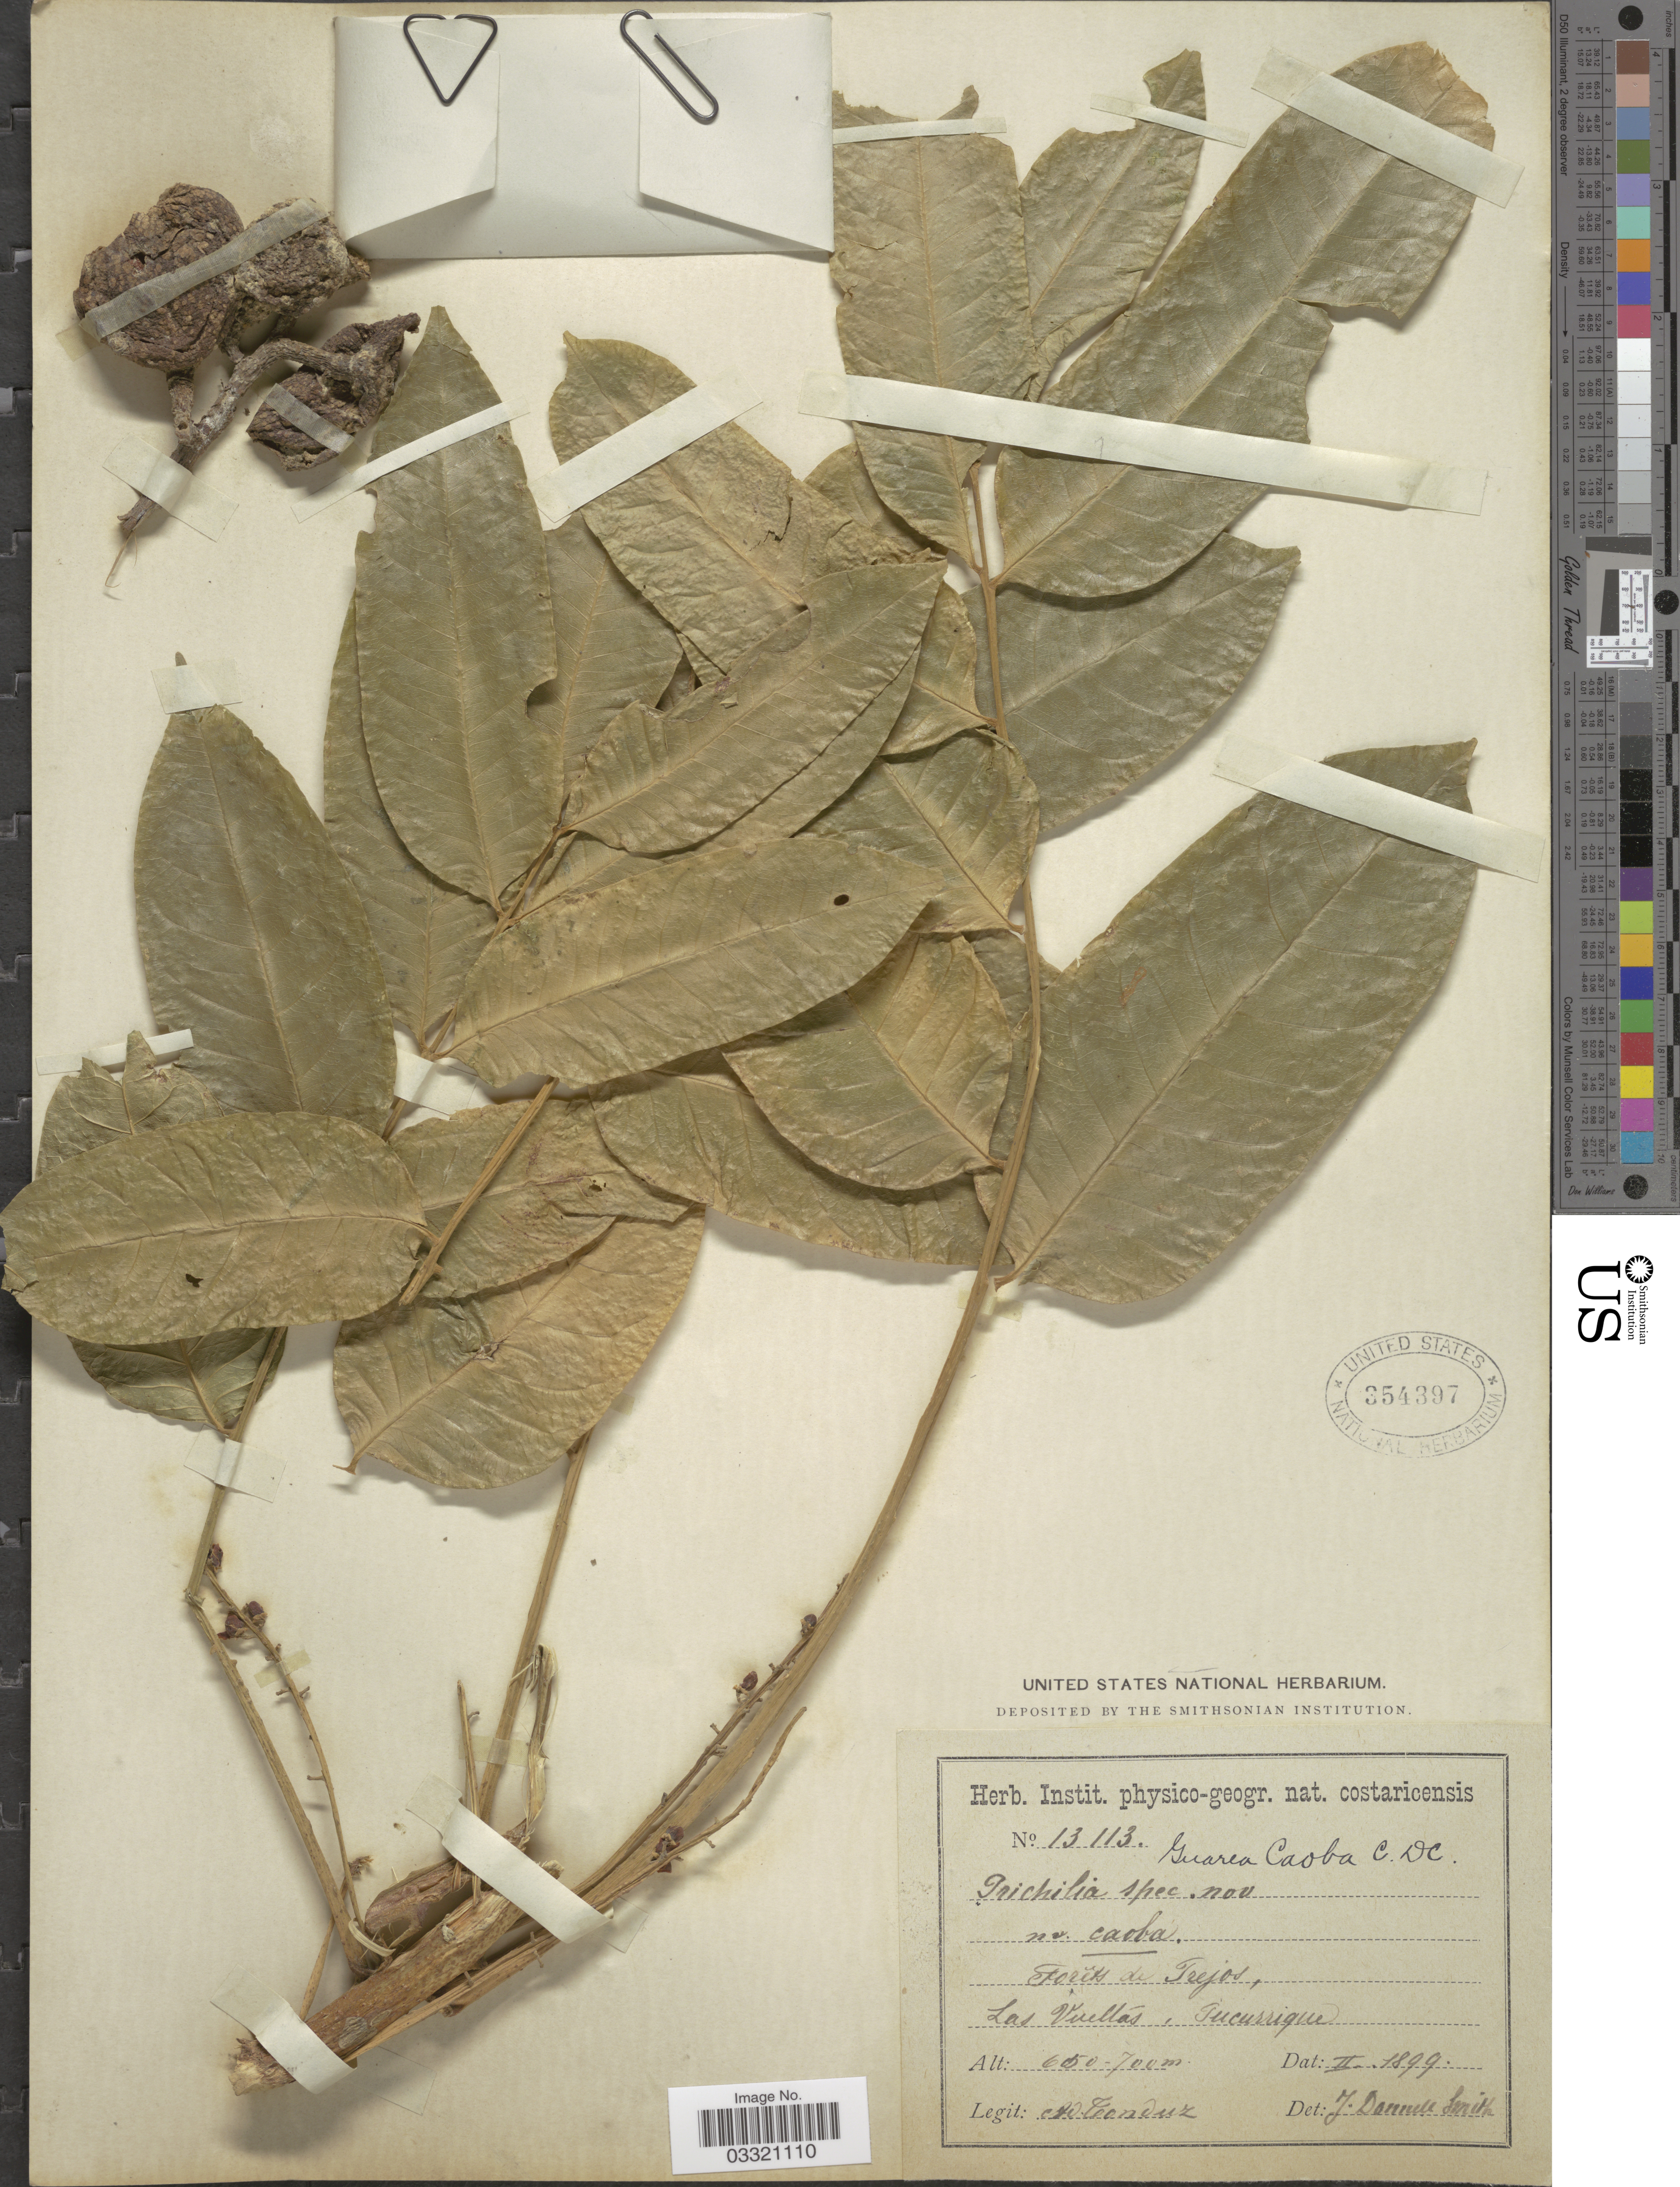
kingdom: Plantae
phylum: Tracheophyta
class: Magnoliopsida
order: Sapindales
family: Meliaceae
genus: Guarea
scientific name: Guarea caoba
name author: C. DC.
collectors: A. Tonduz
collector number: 13113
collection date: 1899-02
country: Costa Rica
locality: Forêts de Trejos, La Vueltas, Tucurrique.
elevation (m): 650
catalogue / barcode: US 354397